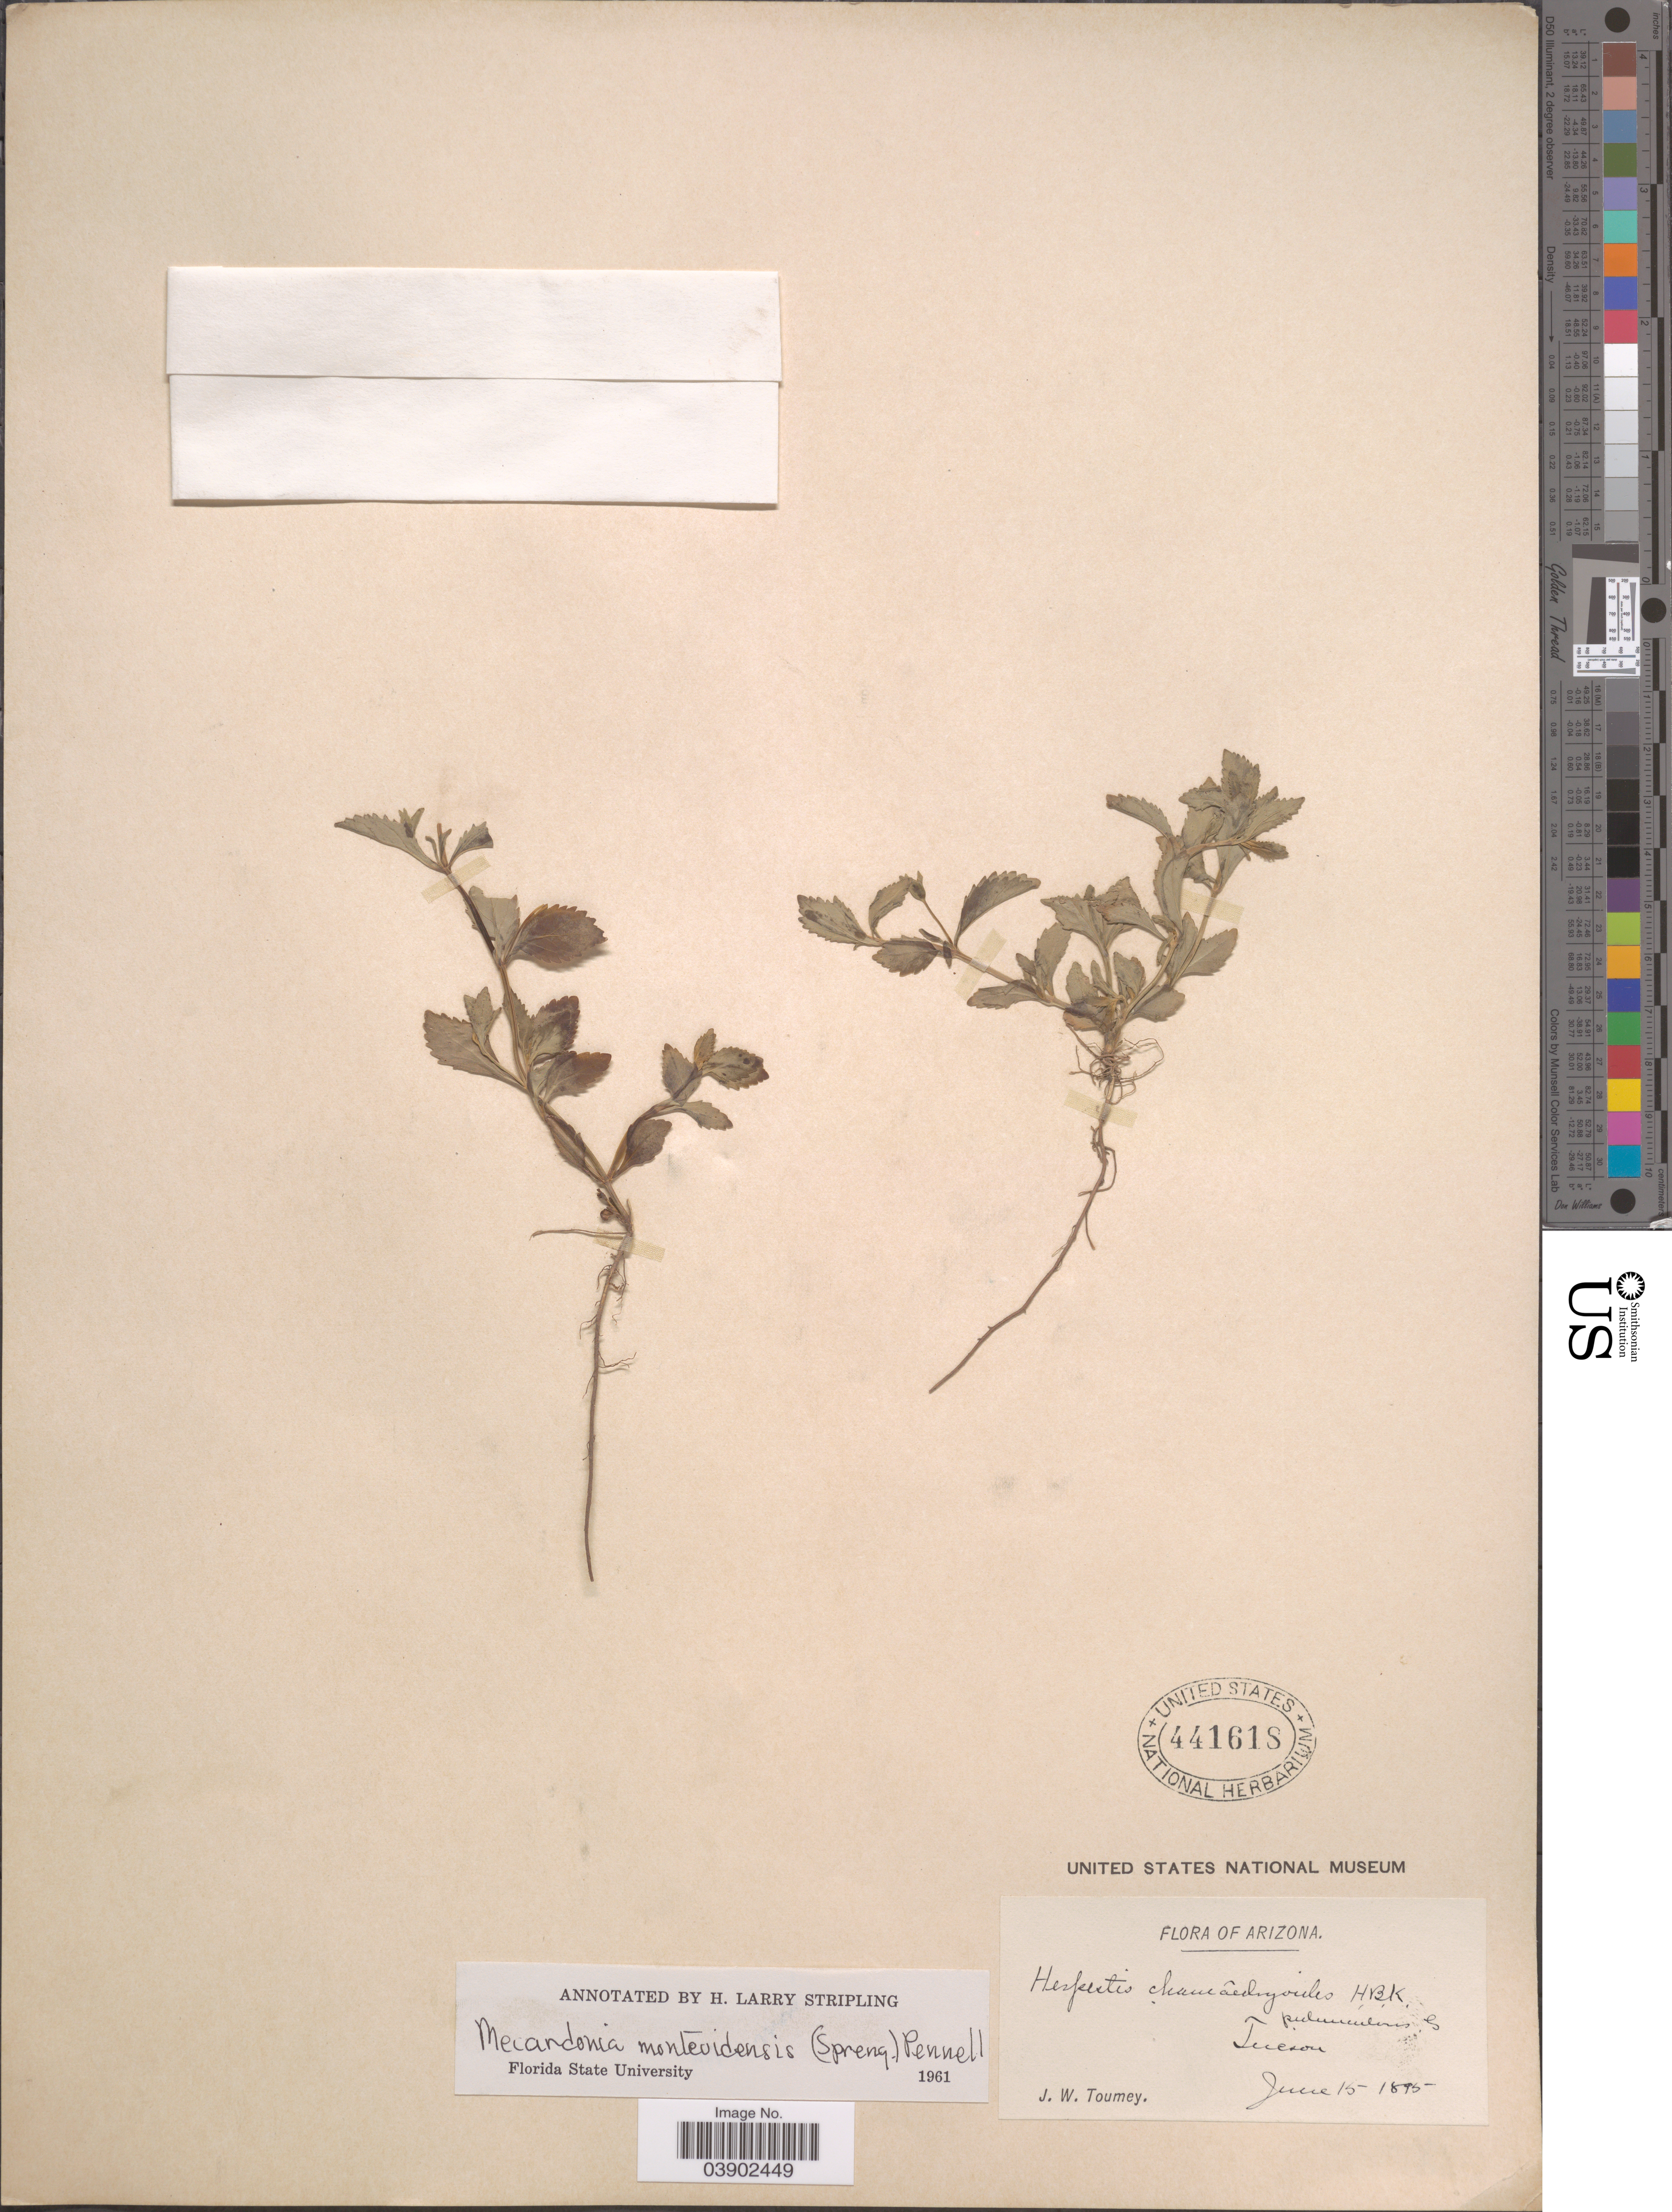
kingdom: Plantae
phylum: Tracheophyta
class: Magnoliopsida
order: Lamiales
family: Plantaginaceae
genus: Mecardonia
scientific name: Mecardonia montevidensis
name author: (Spreng.) Pennell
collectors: J. W. Toumey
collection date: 1895-06-15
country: United States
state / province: Arizona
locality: Tucson.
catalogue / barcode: US 441618